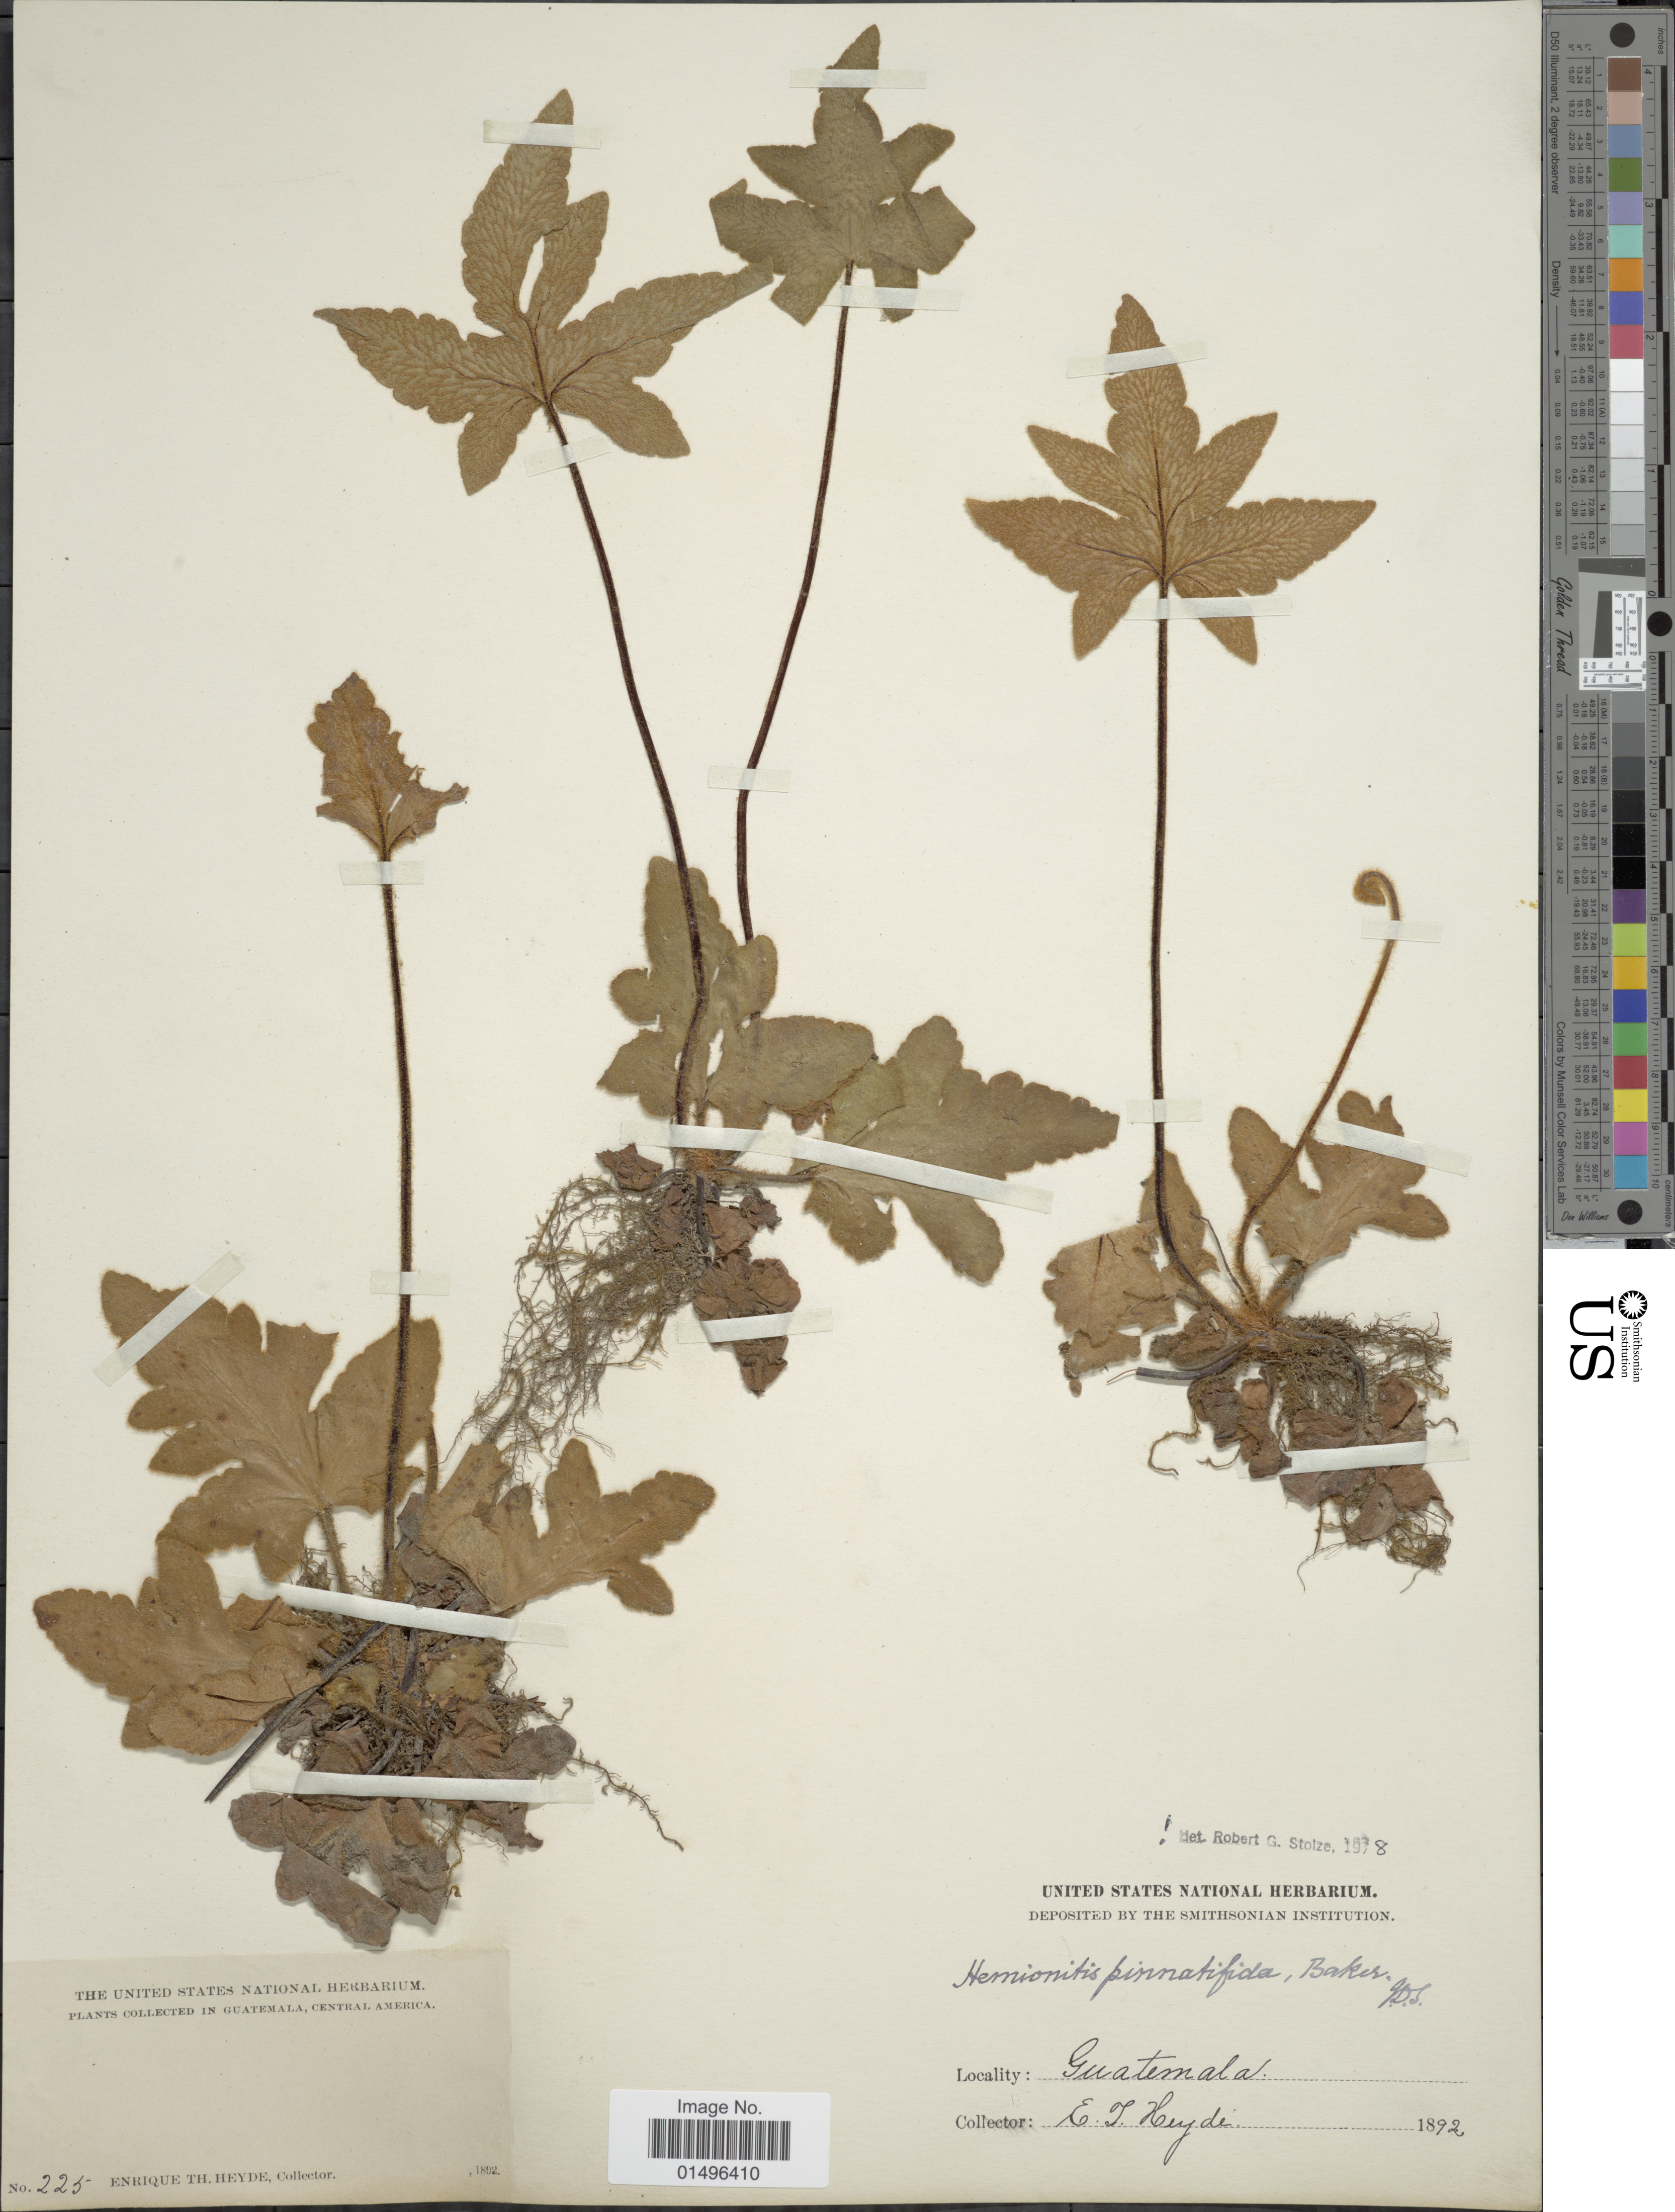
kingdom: Plantae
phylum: Tracheophyta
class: Polypodiopsida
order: Polypodiales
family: Pteridaceae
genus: Hemionitis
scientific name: Hemionitis pinnatifida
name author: Baker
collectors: E. T. Heyde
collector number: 225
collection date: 1892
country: Guatemala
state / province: Guatemala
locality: Guatemala.